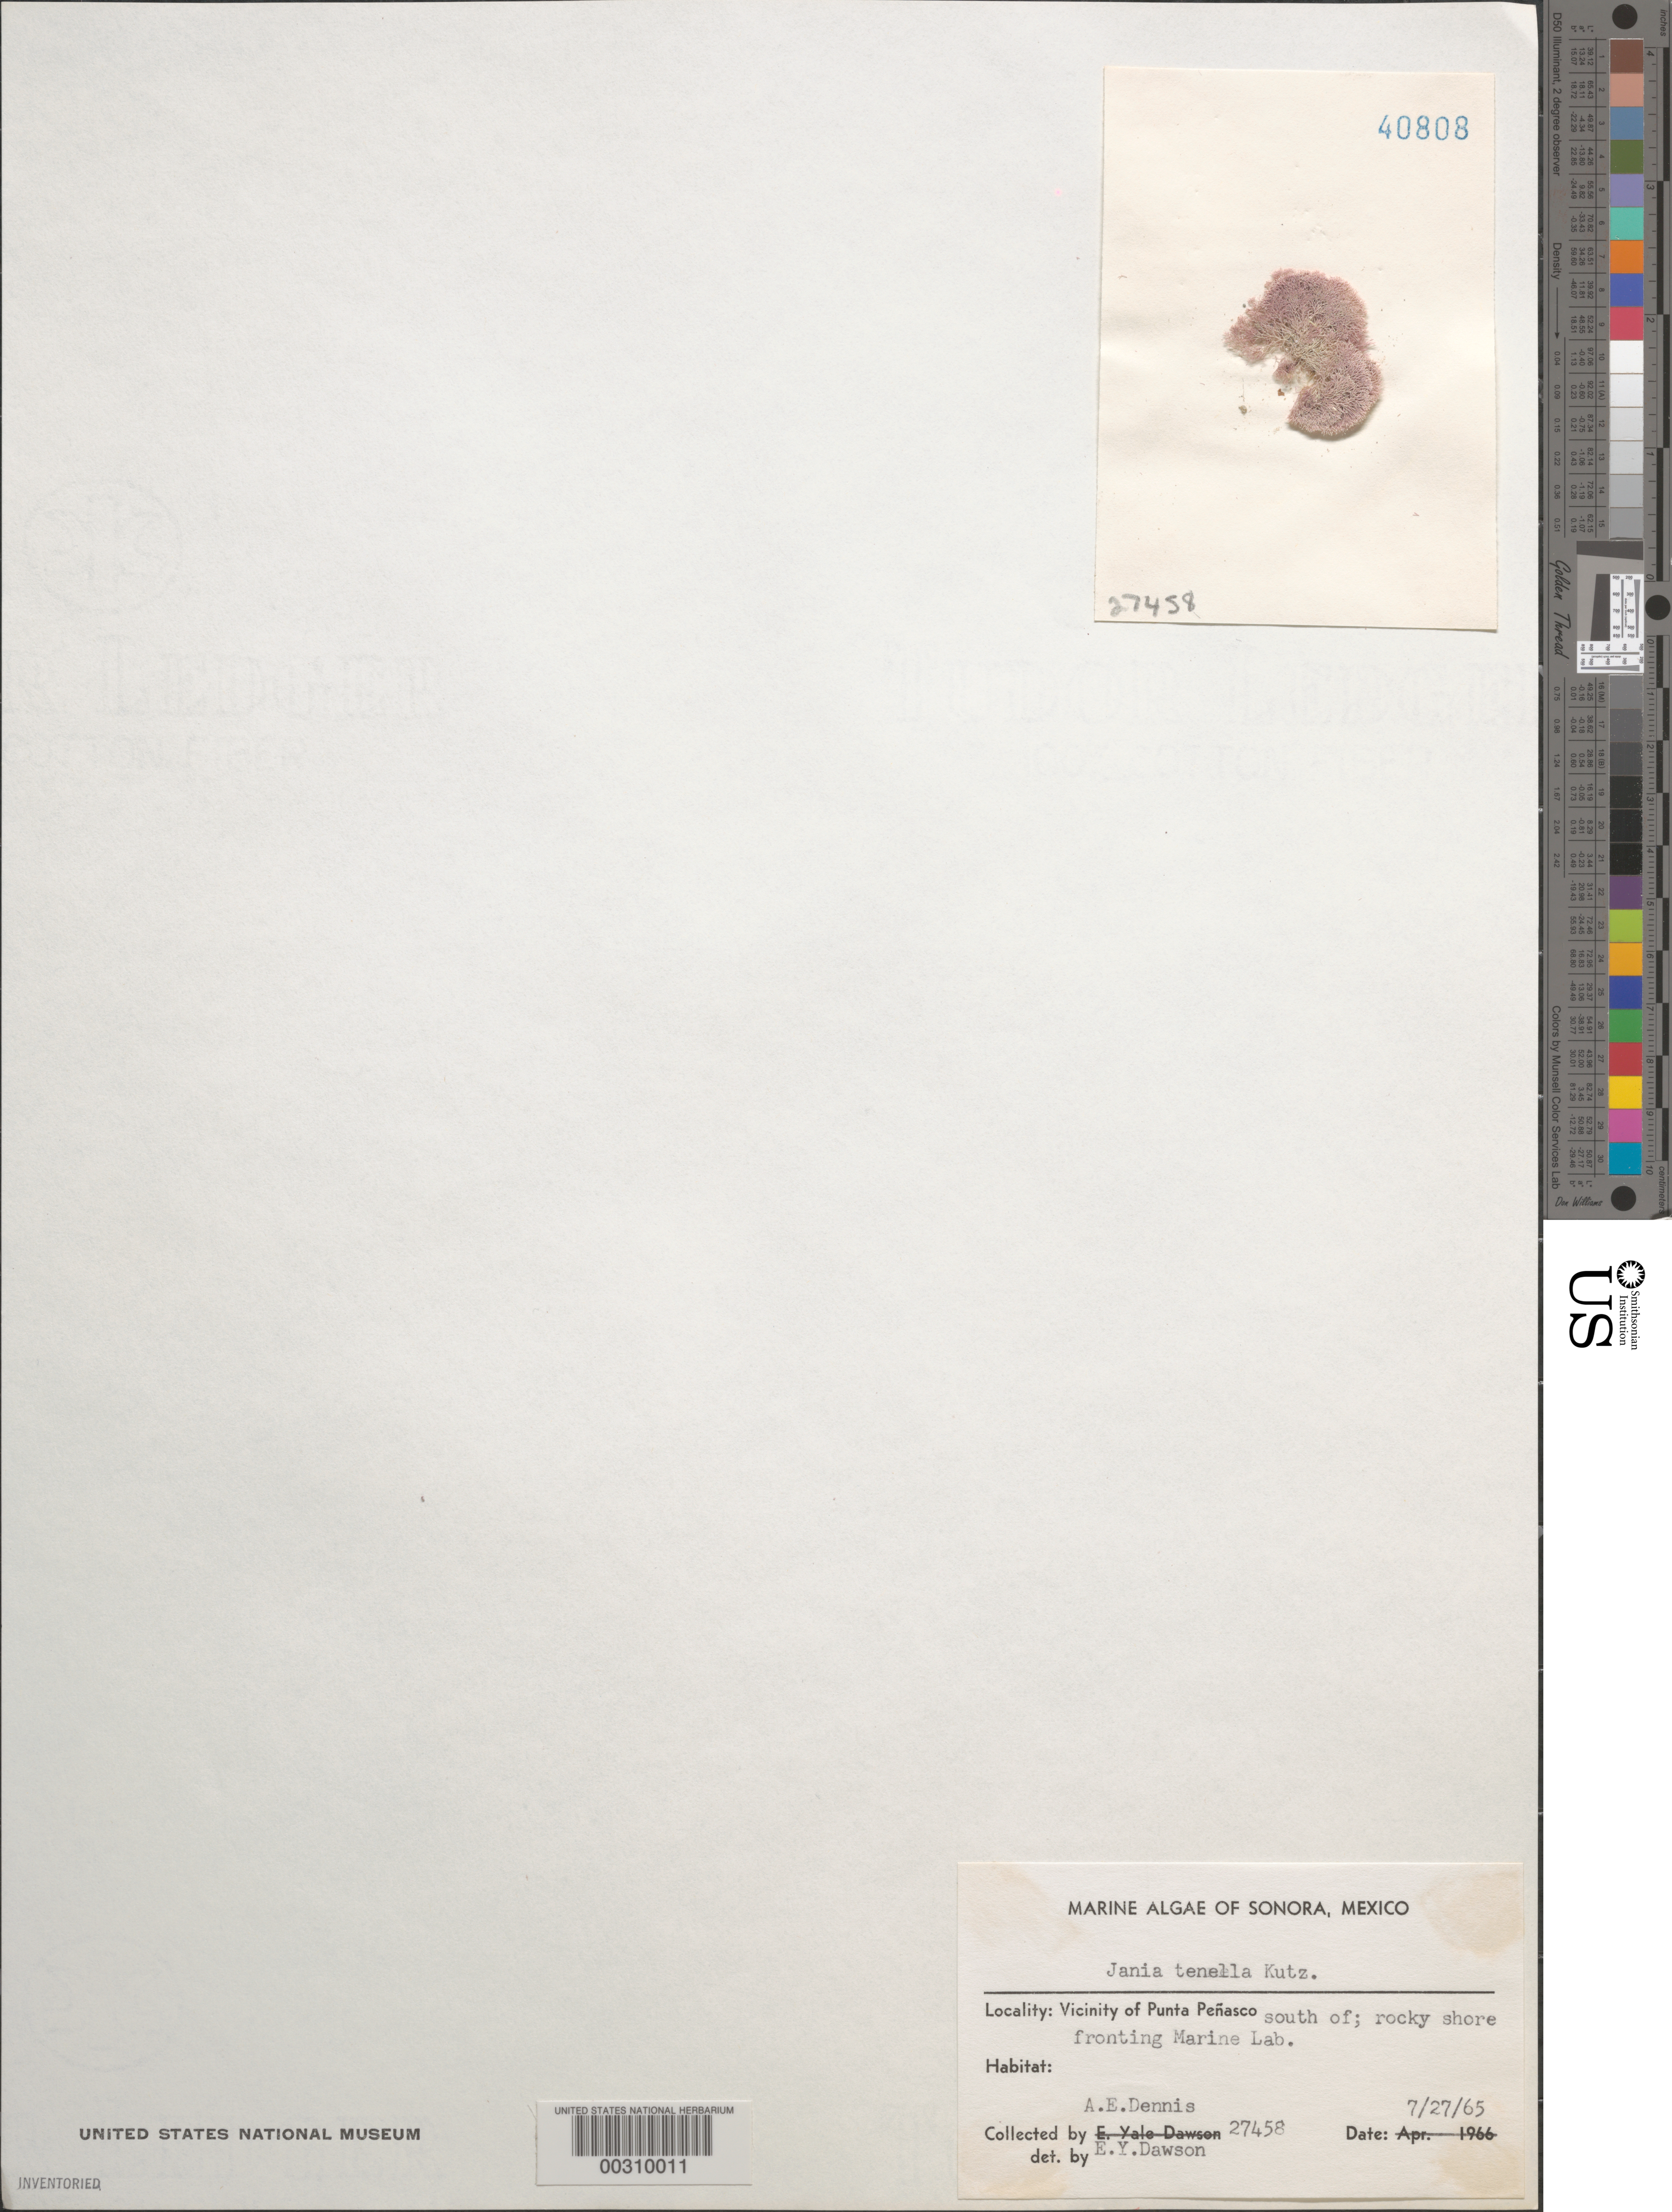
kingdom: Plantae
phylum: Rhodophyta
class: Florideophyceae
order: Corallinales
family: Corallinaceae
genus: Jania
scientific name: Jania tenella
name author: (Kütz.) Grunow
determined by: Dawson, E. Y.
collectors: A. Dennis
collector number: EYD 27458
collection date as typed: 27 Jul 1965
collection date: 1965-07-27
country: Mexico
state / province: Sonora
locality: Playa Estacion (Station Beach), south of Punta Penasco, marine laboratory shore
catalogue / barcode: US 40808